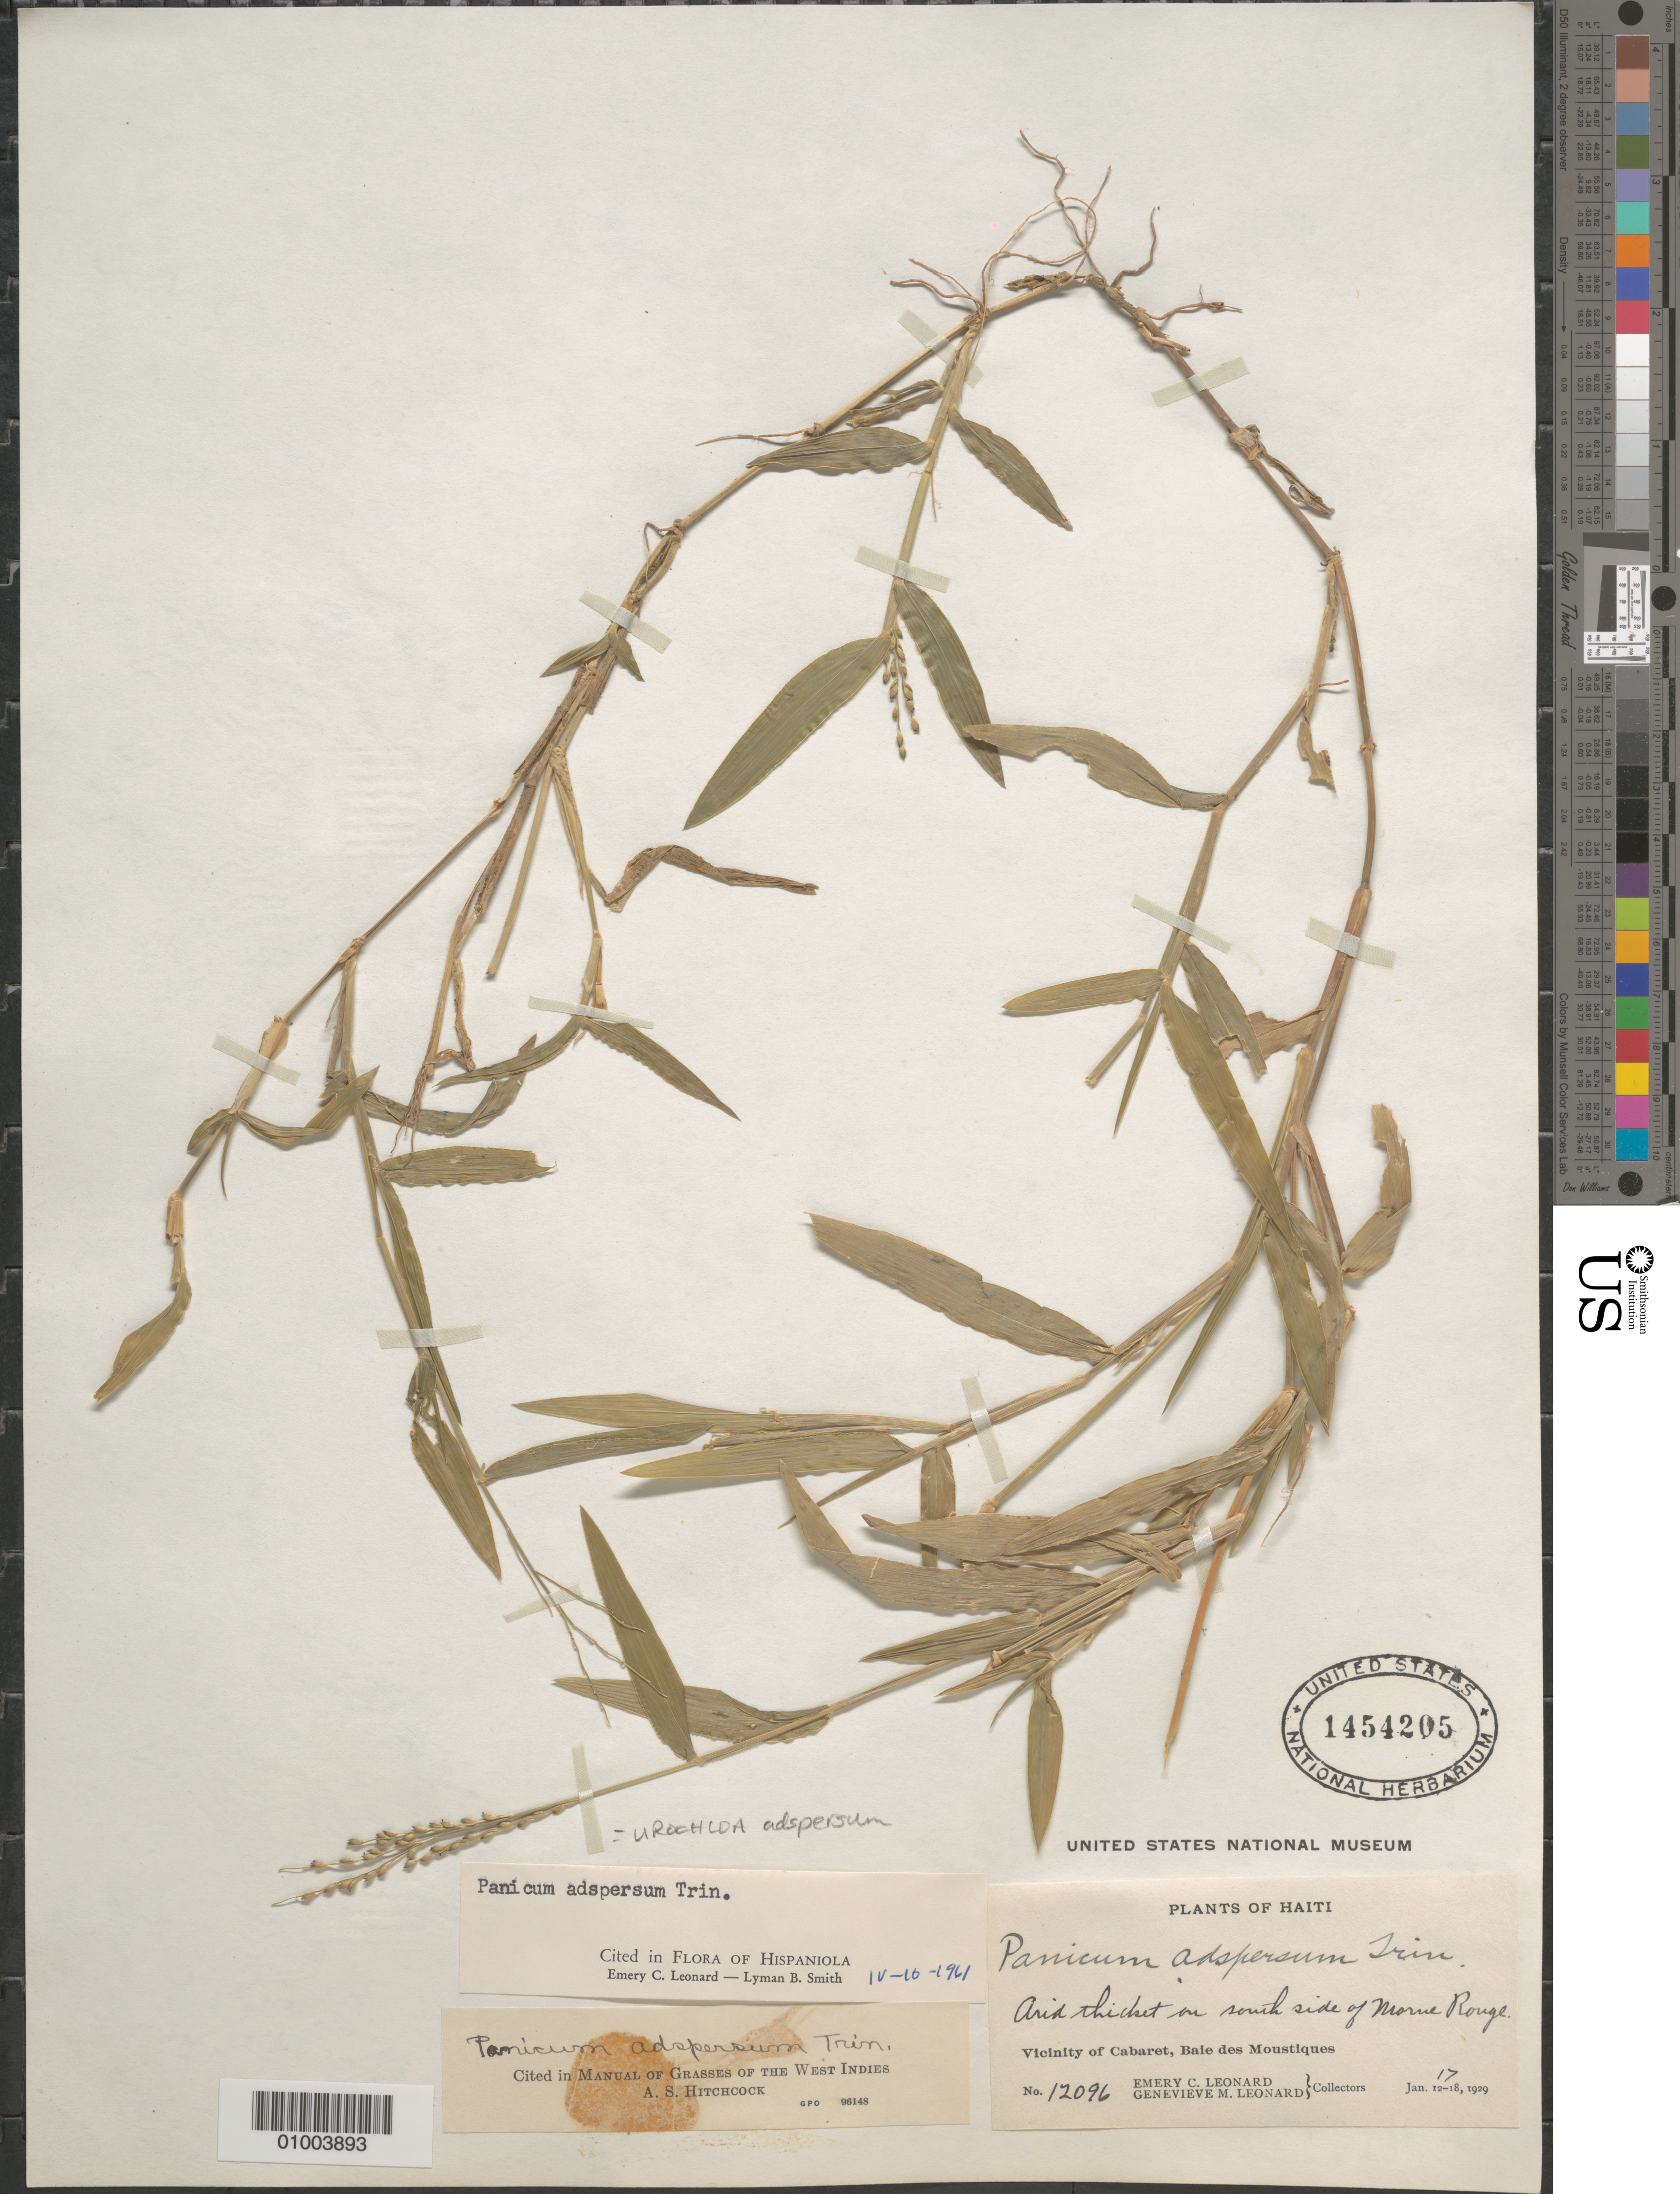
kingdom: Plantae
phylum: Tracheophyta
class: Liliopsida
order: Poales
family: Poaceae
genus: Urochloa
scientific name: Urochloa adspersa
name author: (Trin.) R.D. Webster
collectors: E. C. Leonard & G. M. Leonard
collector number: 12096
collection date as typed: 17 Jan 1929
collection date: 1929-01-17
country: Haiti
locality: Vicinity of Cabaret, Baiie des Moustiques.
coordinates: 0 N, 0 E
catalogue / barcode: US 1454205